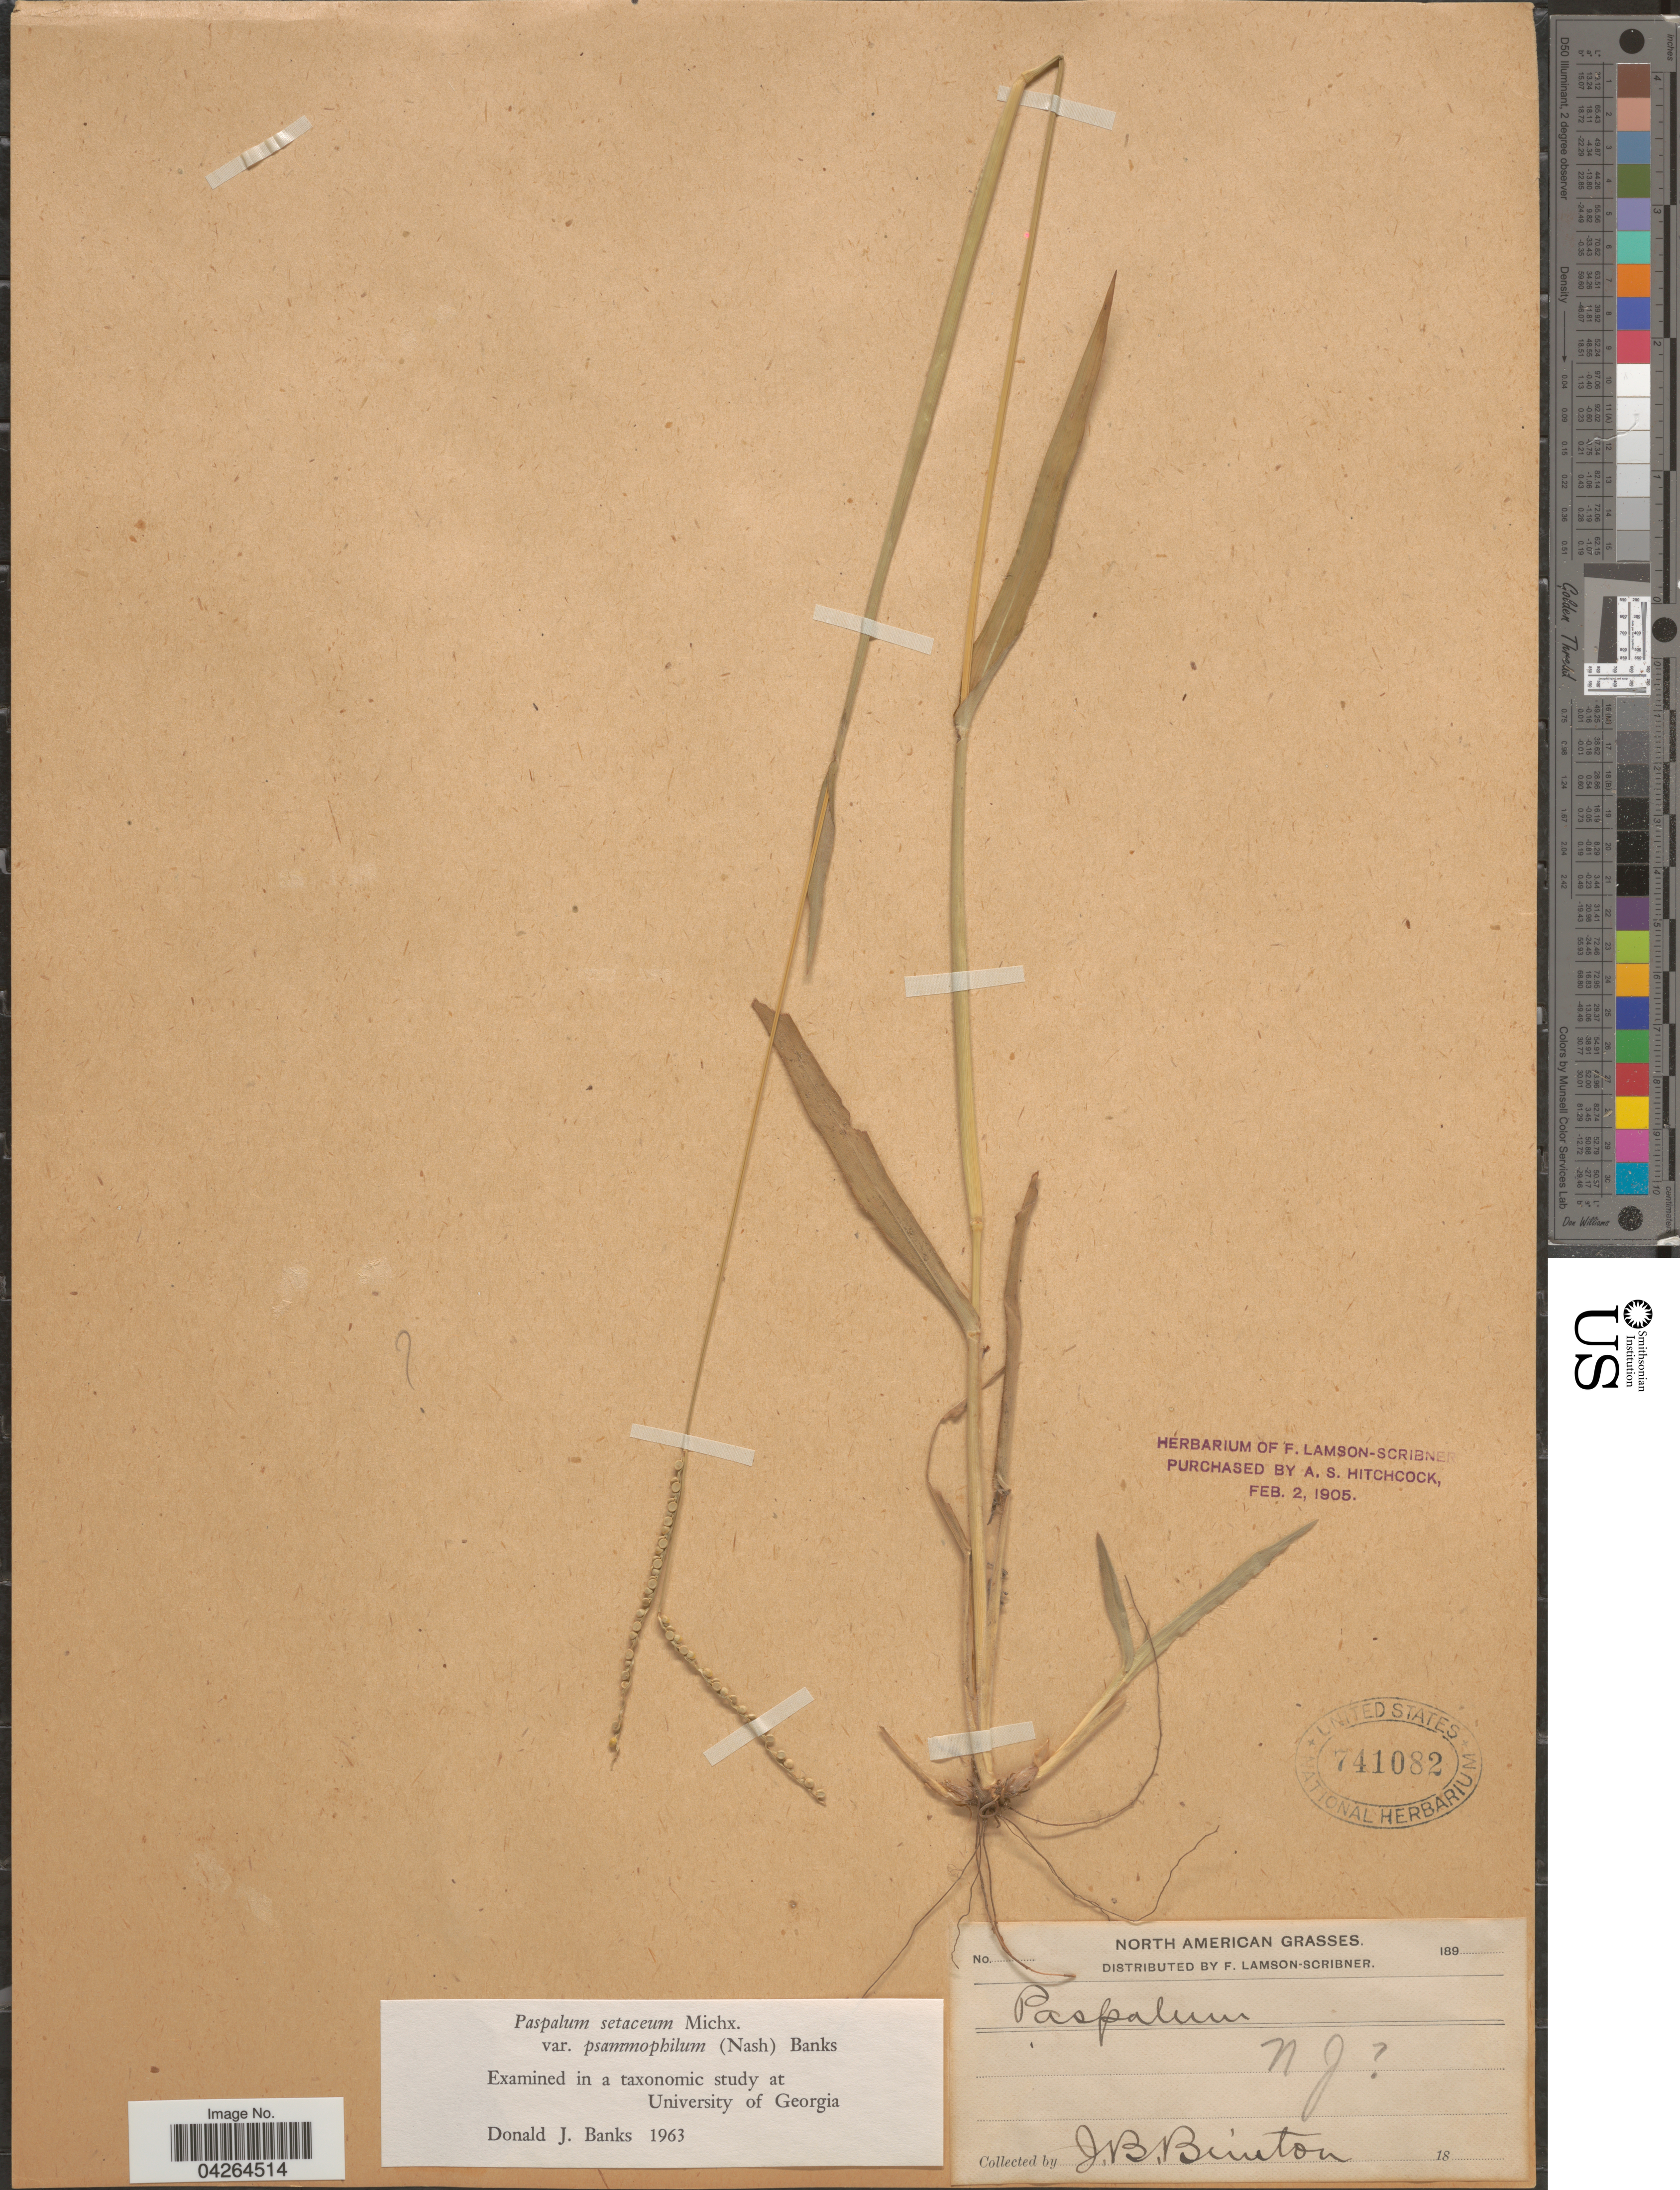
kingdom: Plantae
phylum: Tracheophyta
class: Liliopsida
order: Poales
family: Poaceae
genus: Paspalum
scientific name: Paspalum setaceum var. psammophilum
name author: (Nash ex Hitchc.) D.J. Banks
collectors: J. Brinton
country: United States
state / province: New Jersey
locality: N J [unsure placement].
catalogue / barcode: US 741082